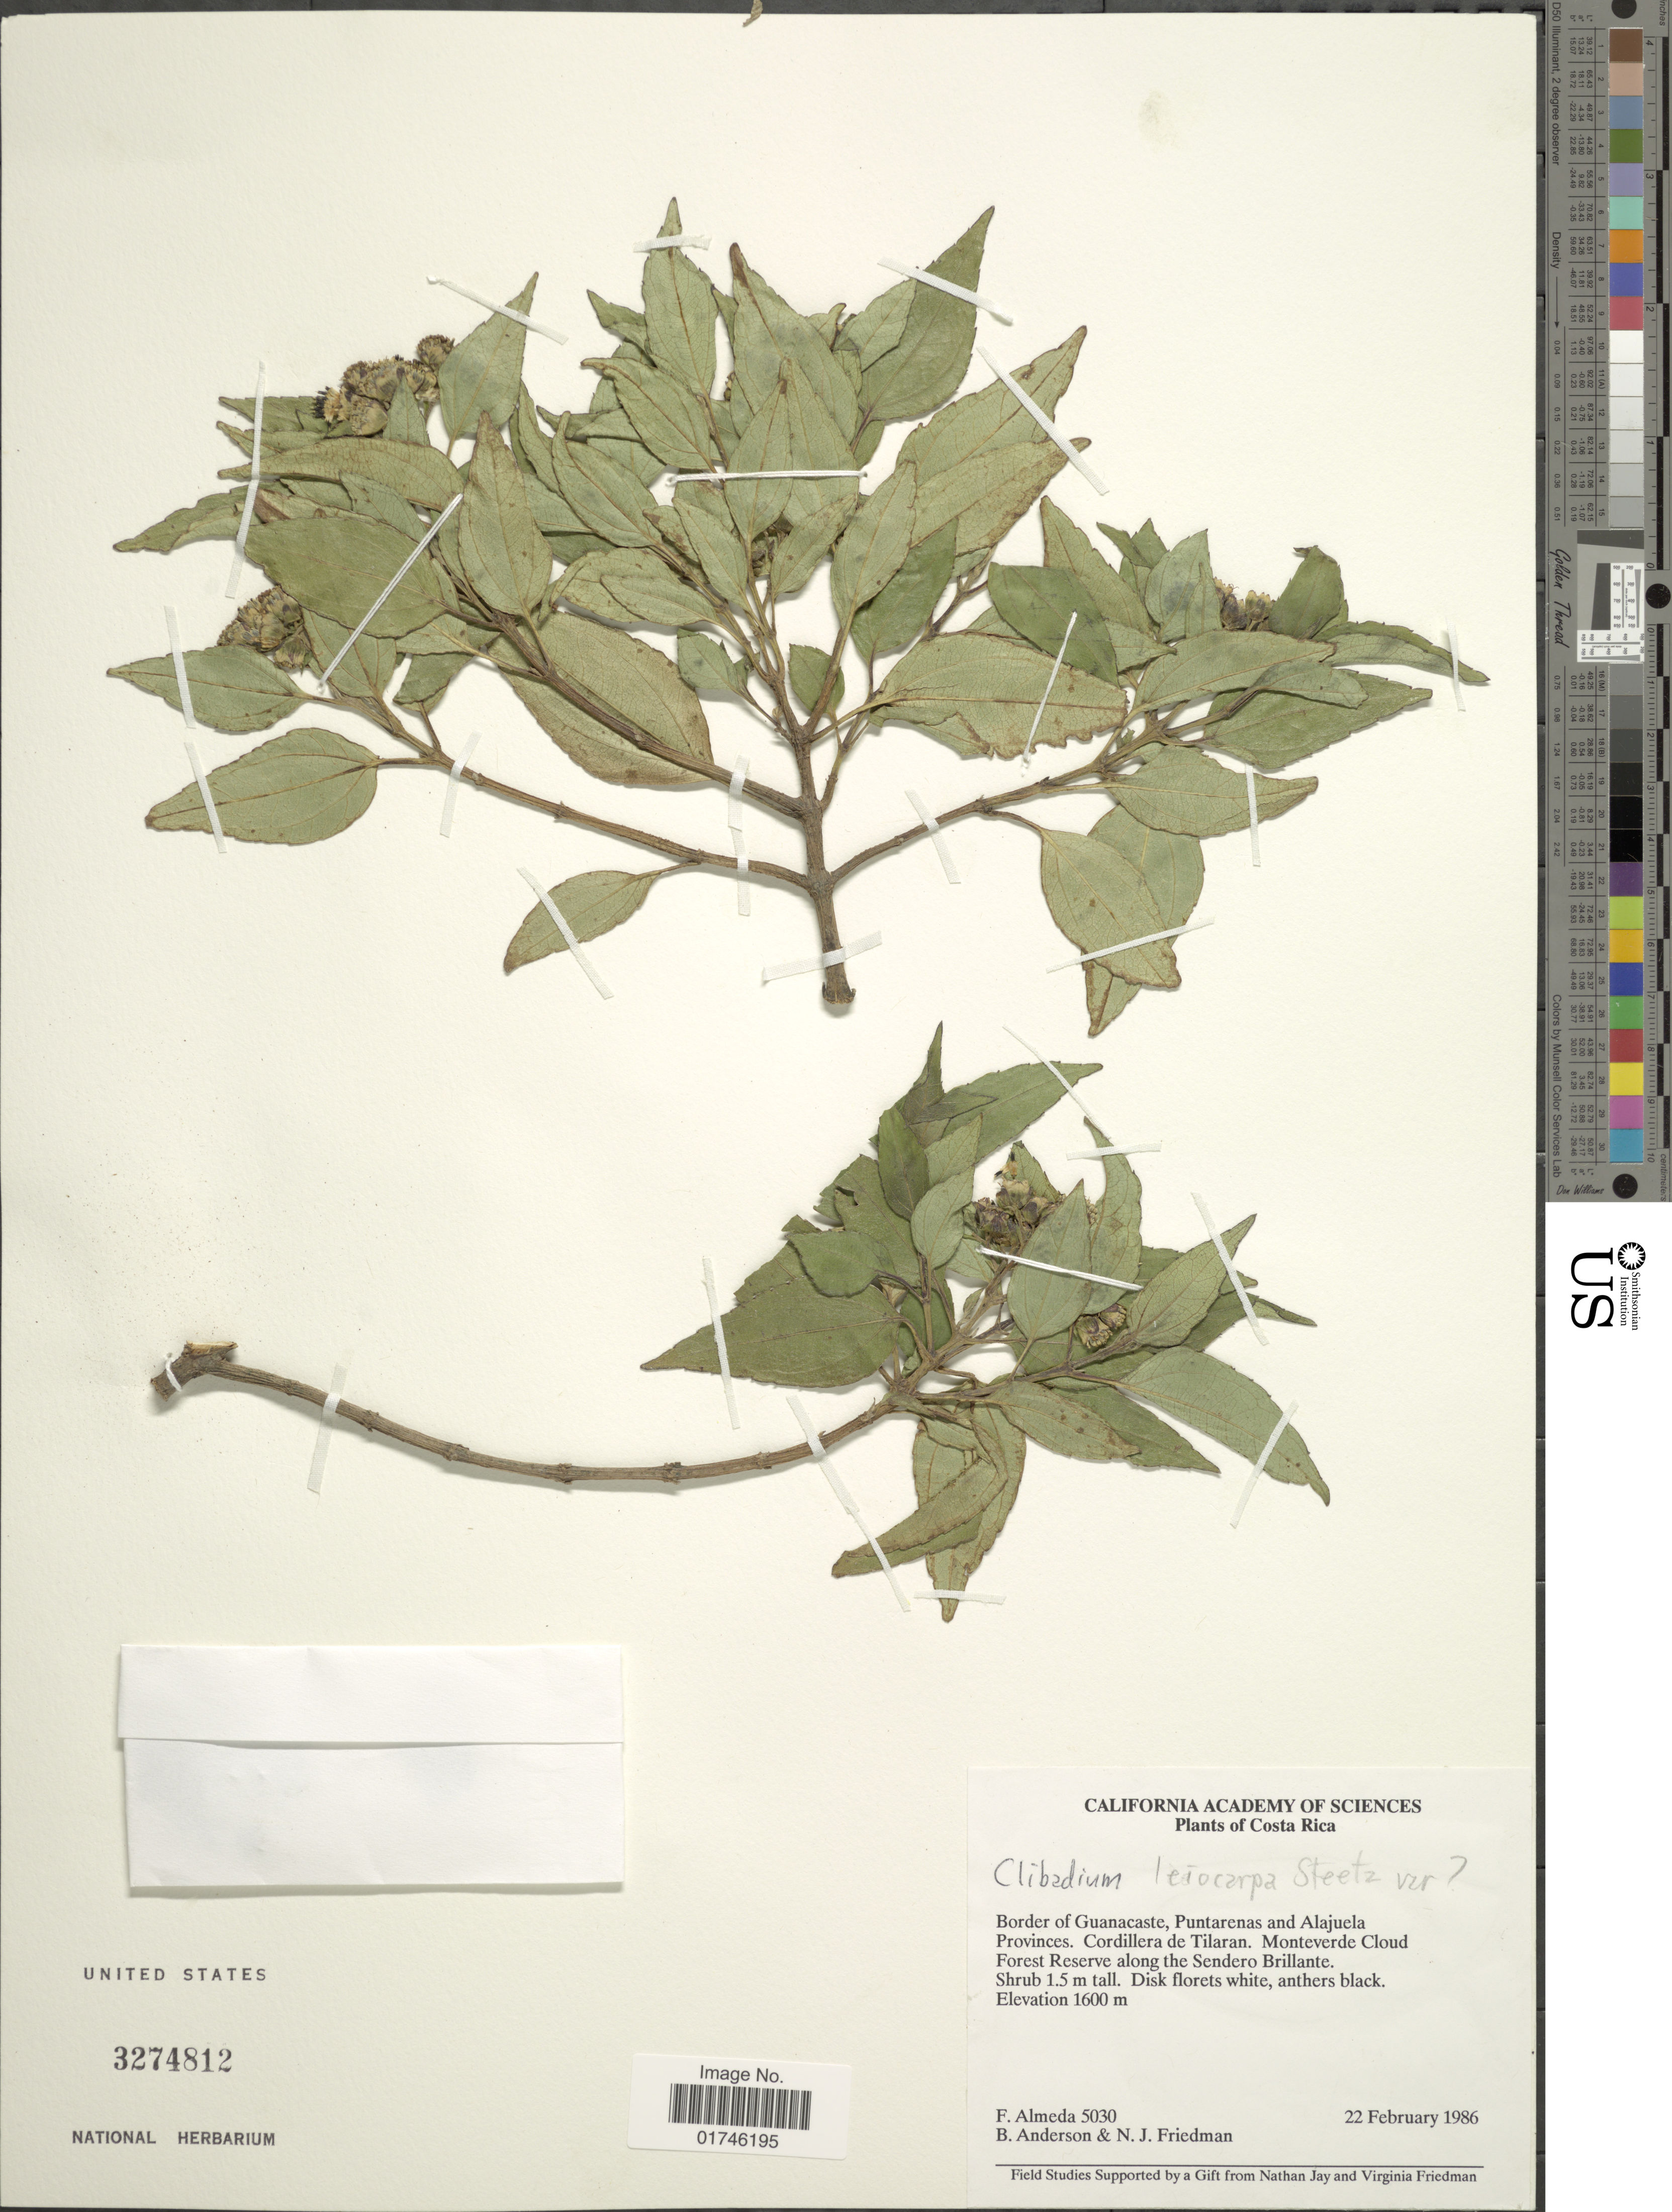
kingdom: Plantae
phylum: Tracheophyta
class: Magnoliopsida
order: Asterales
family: Asteraceae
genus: Clibadium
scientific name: Clibadium leiocarpum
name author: Steetz in Seem.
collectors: F. Almeda, B. Anderson & N. Friedman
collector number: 5030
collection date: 1986-02-22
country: Costa Rica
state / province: Guanacaste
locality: Border of Guanacaste, Puntarenas and Alajuela Provinces. Cordillera de Tilaran. Monteverde Cloud Forest Reserve along the Sendero Brillante.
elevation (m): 1600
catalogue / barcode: US 3274812